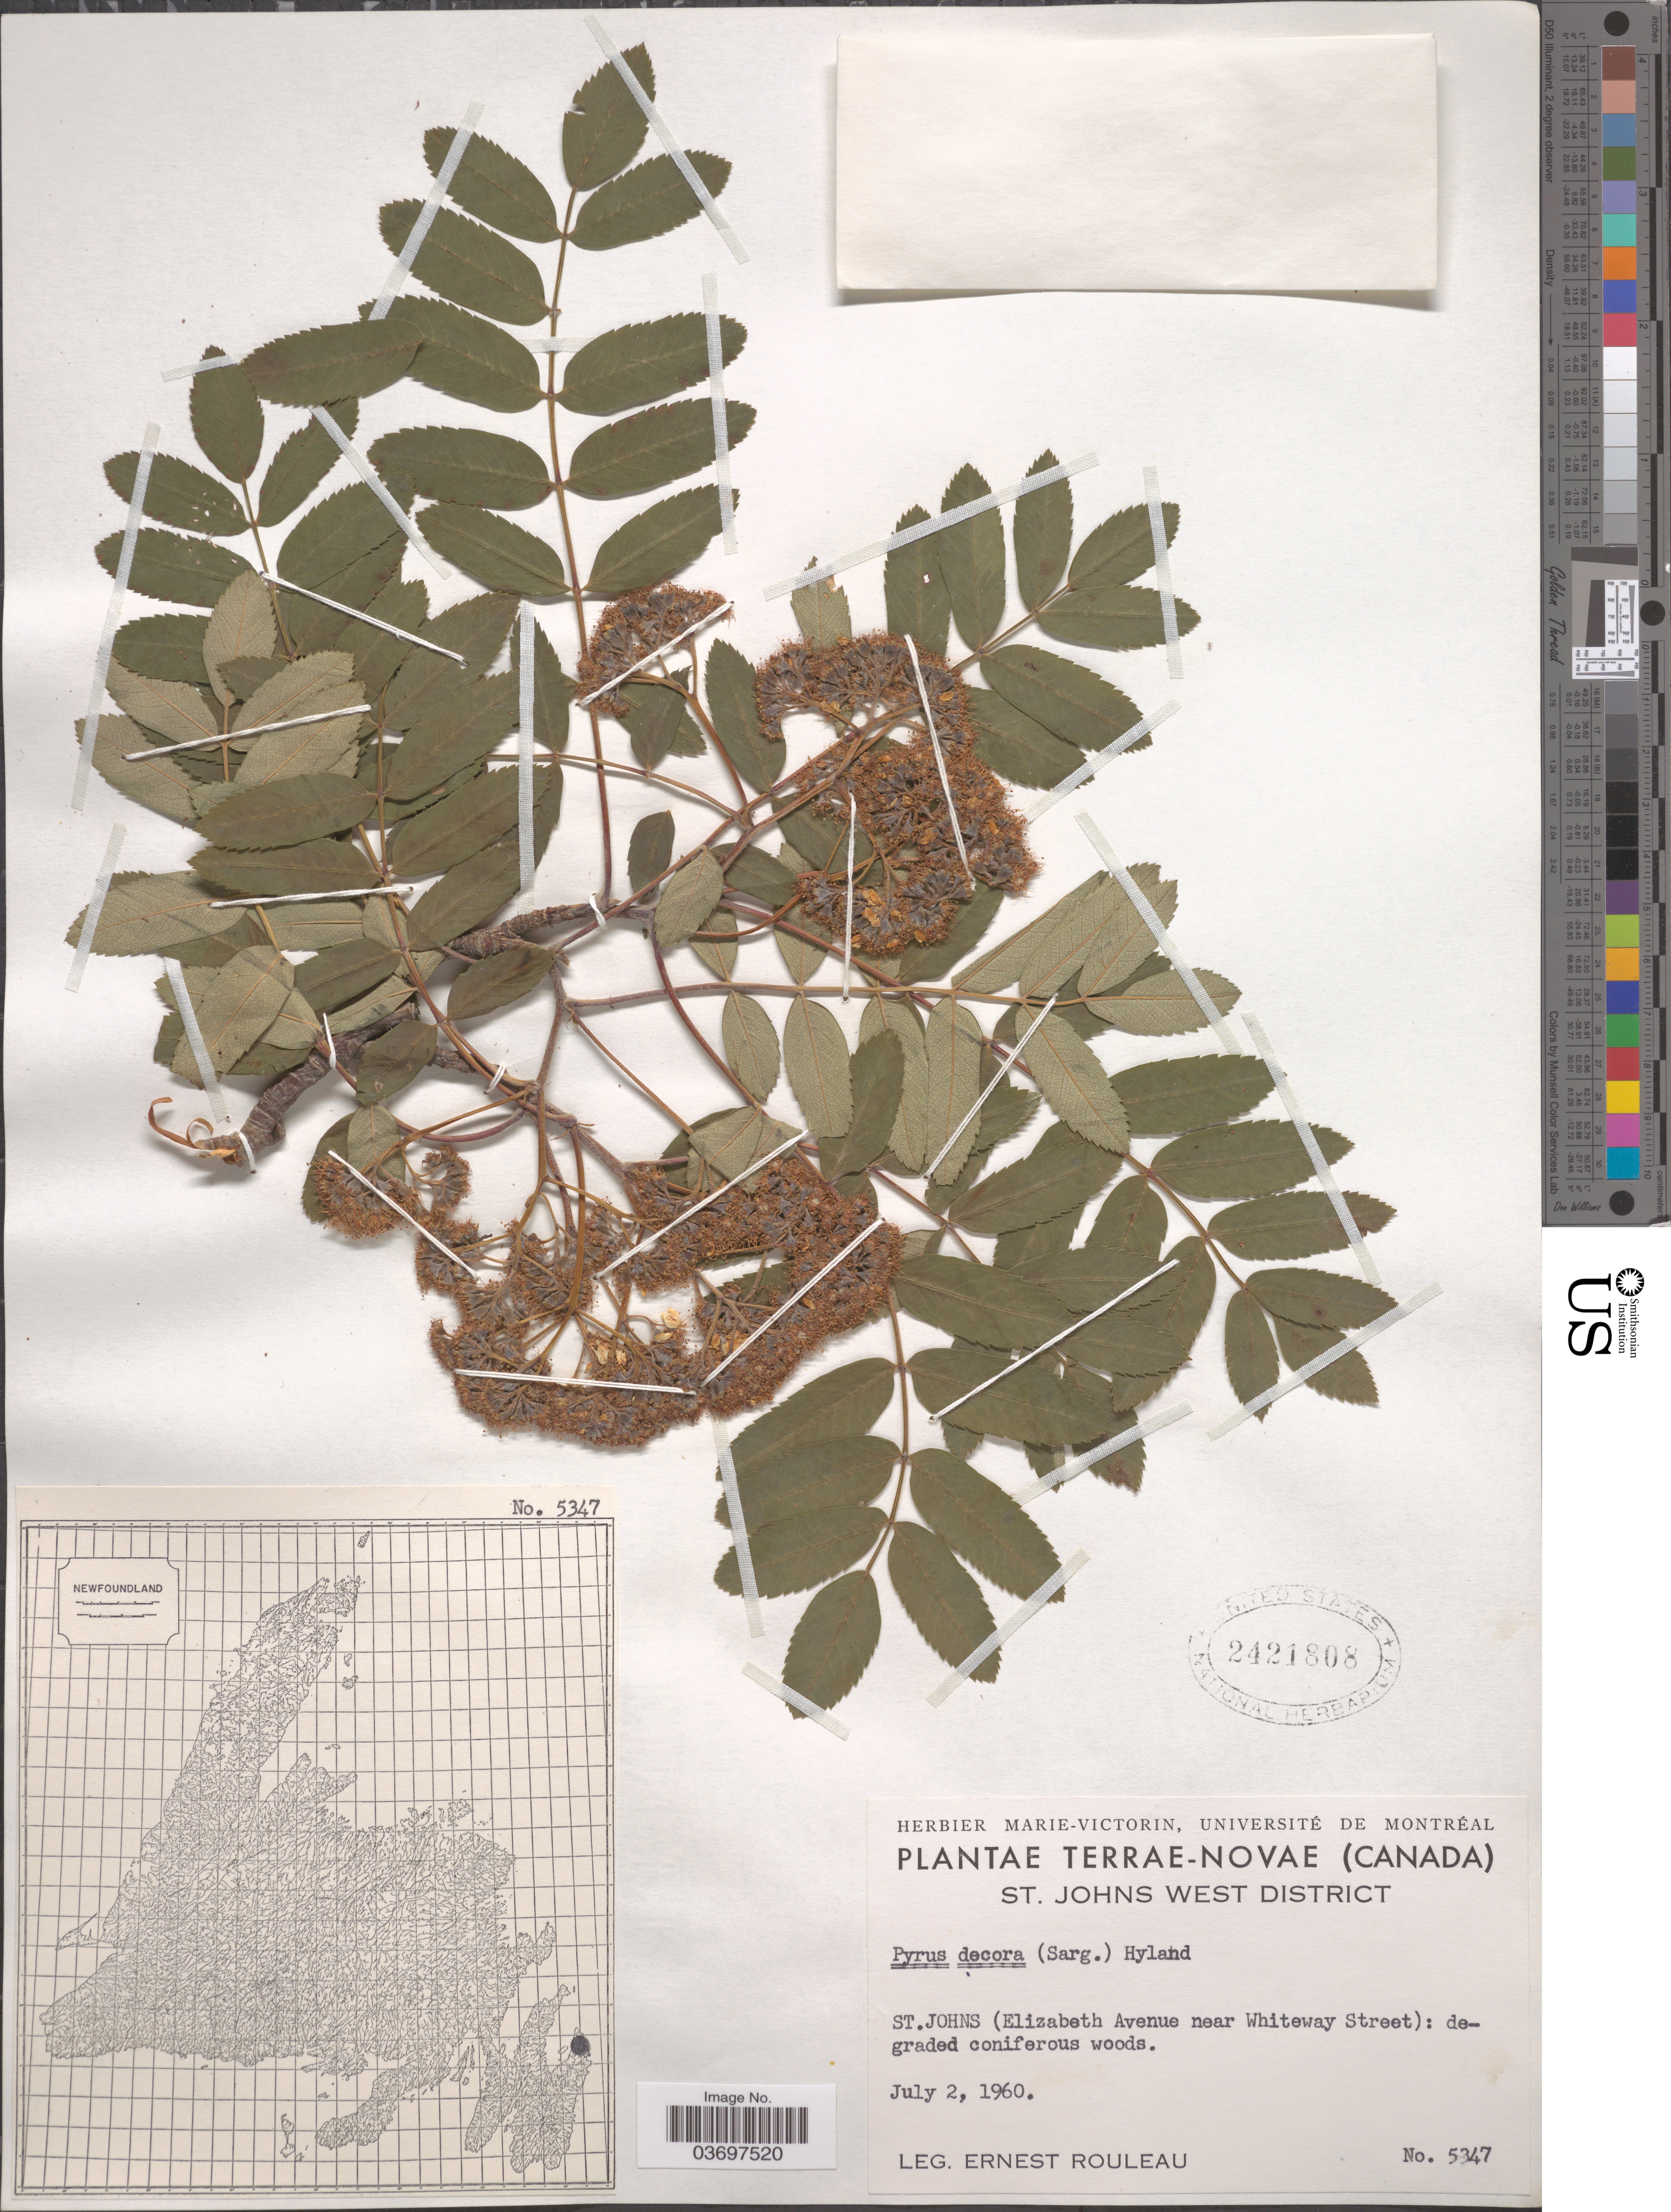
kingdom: Plantae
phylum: Tracheophyta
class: Magnoliopsida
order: Rosales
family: Rosaceae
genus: Sorbus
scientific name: Sorbus decora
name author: (Sarg.) C.K. Schneid.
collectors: J. Rouleau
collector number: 5347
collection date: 1960-07-02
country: Canada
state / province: Newfoundland and Labrador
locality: Terrae-Novae. St. Johns West District. St. Johns (Elizabeth Avenue near Whiteway Street).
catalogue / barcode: US 2421808